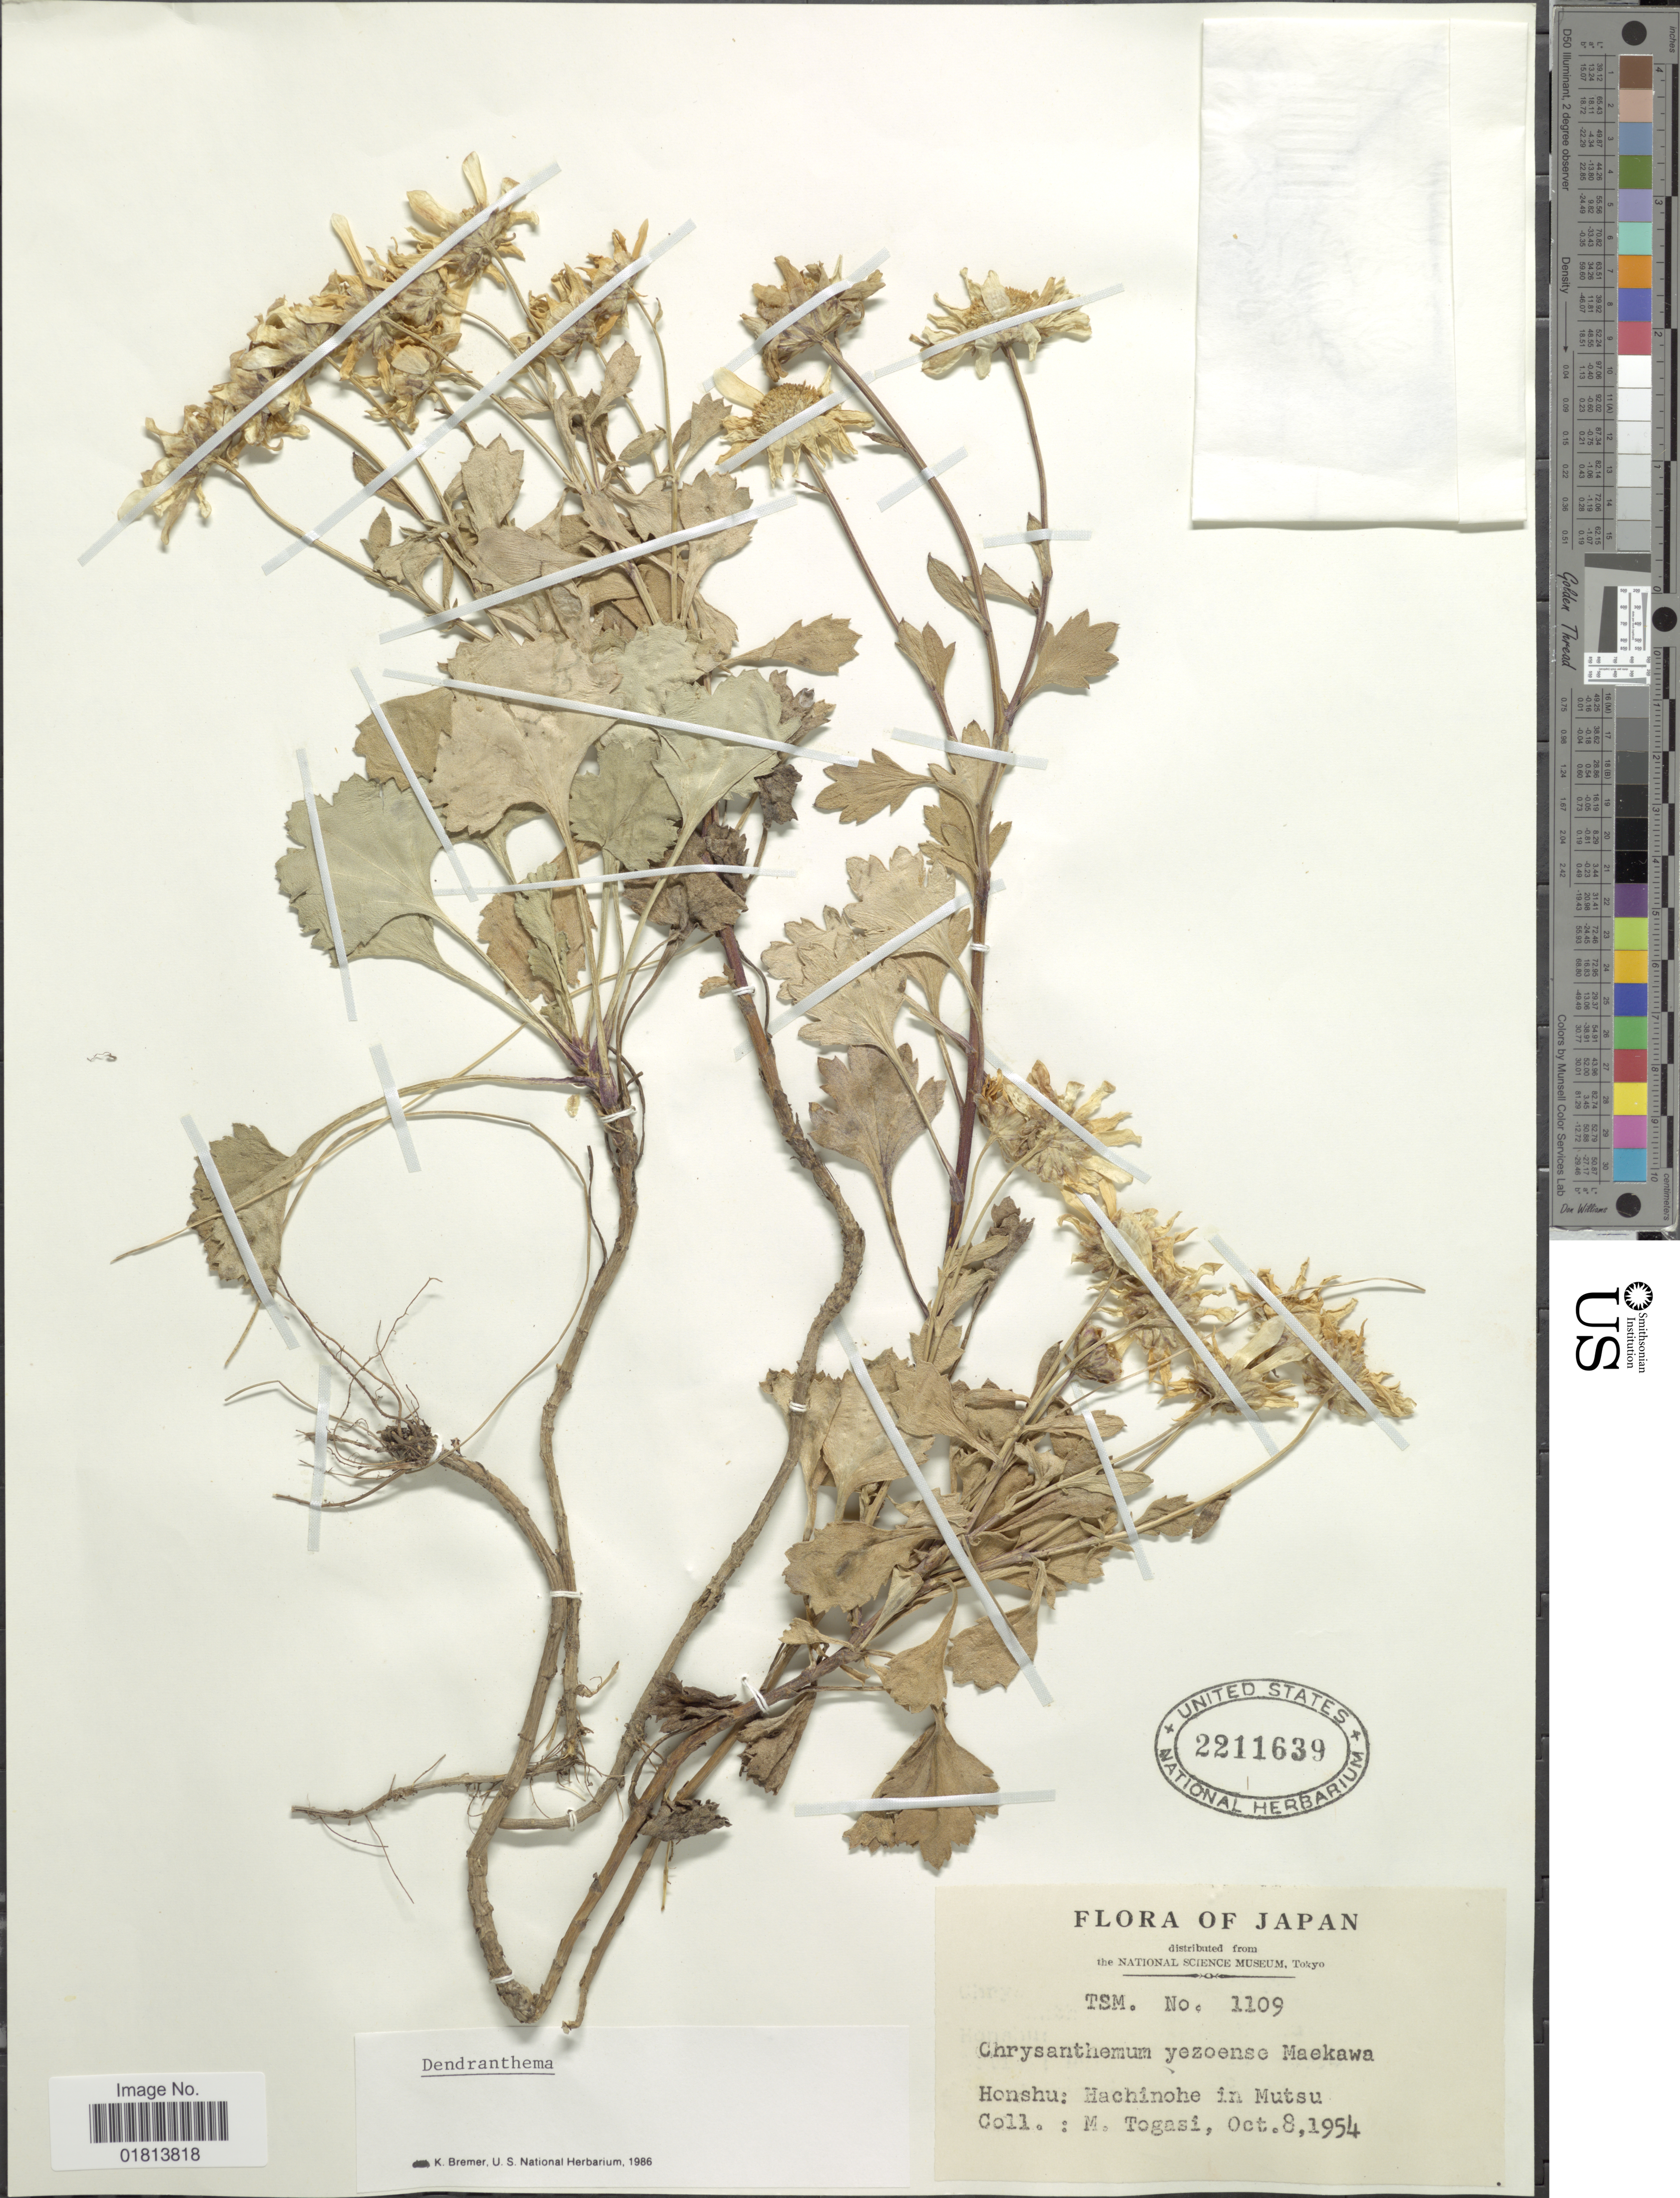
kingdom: Plantae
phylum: Tracheophyta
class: Magnoliopsida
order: Asterales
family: Asteraceae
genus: Dendranthema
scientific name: Dendranthema yezoense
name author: F. Maek.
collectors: M. Togasi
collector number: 1109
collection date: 1954-10-08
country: Japan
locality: Honshu: Hachinohe in Mutsu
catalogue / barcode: US 2211639